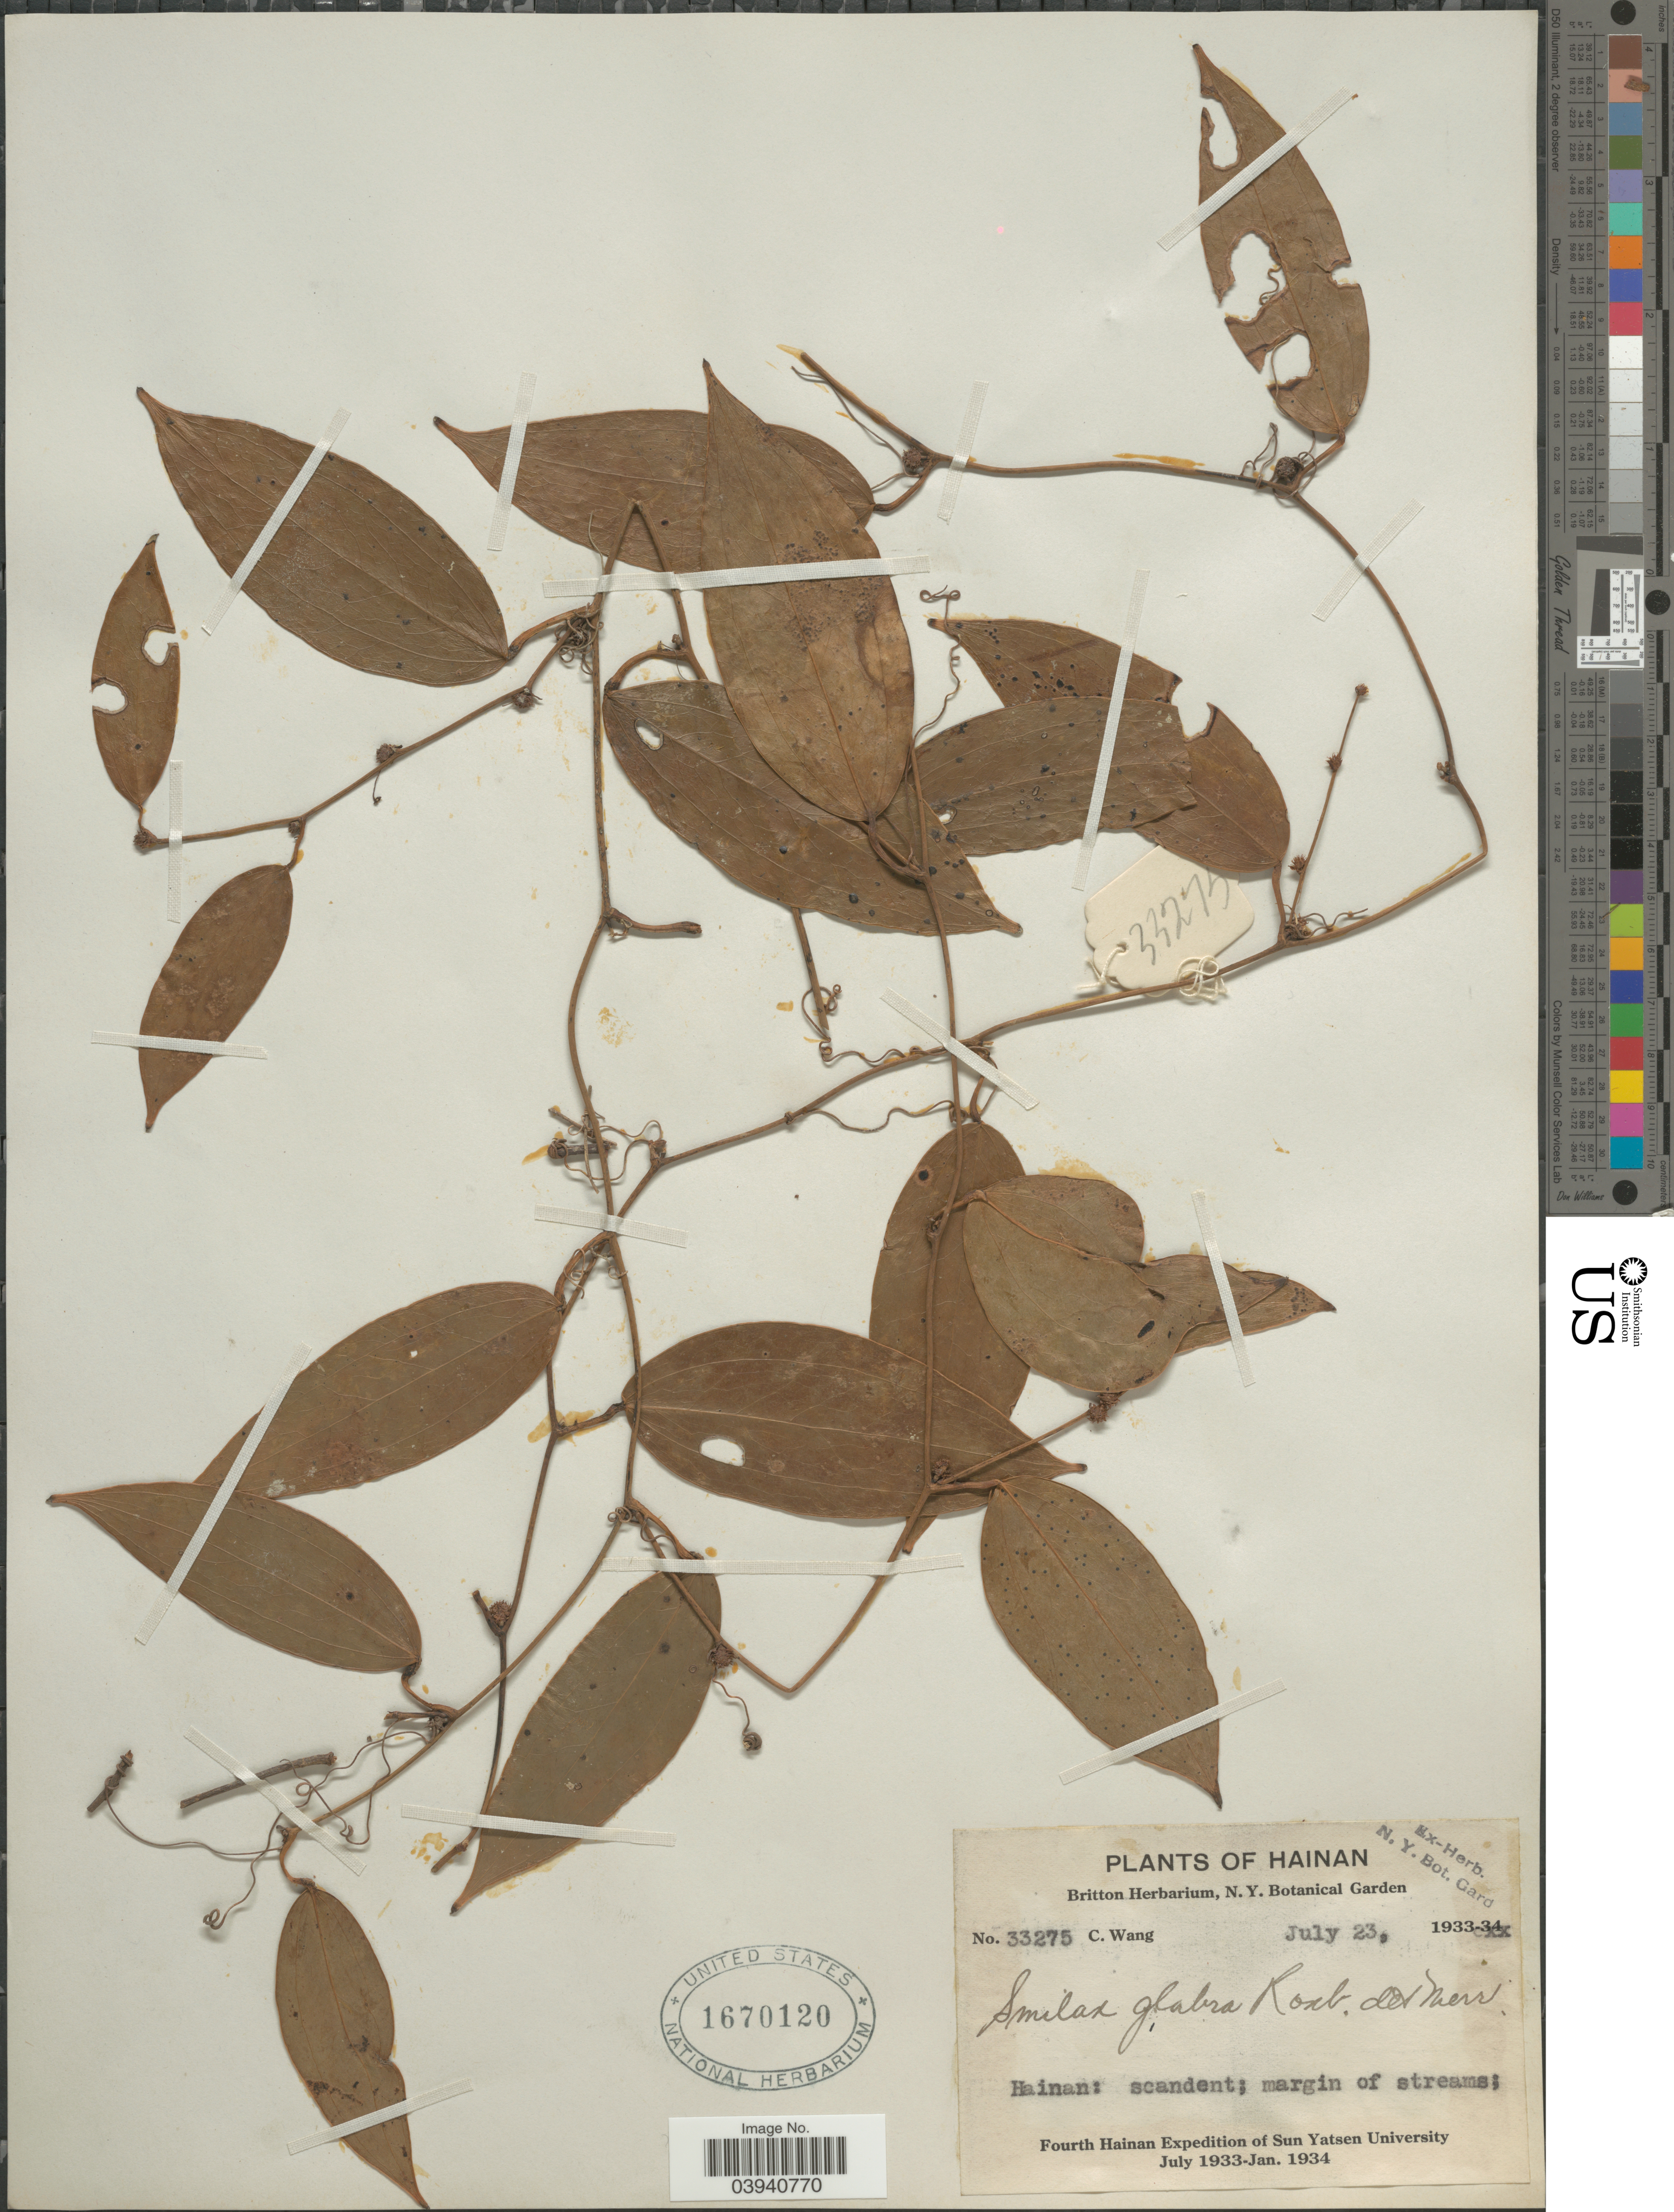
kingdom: Plantae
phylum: Tracheophyta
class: Liliopsida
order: Liliales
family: Smilacaceae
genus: Smilax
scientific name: Smilax glabra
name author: Roxb.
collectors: C. Wang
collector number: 33275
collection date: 1933-07-23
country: China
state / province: Hainan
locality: Scandent; margin of streams.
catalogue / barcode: US 1670120